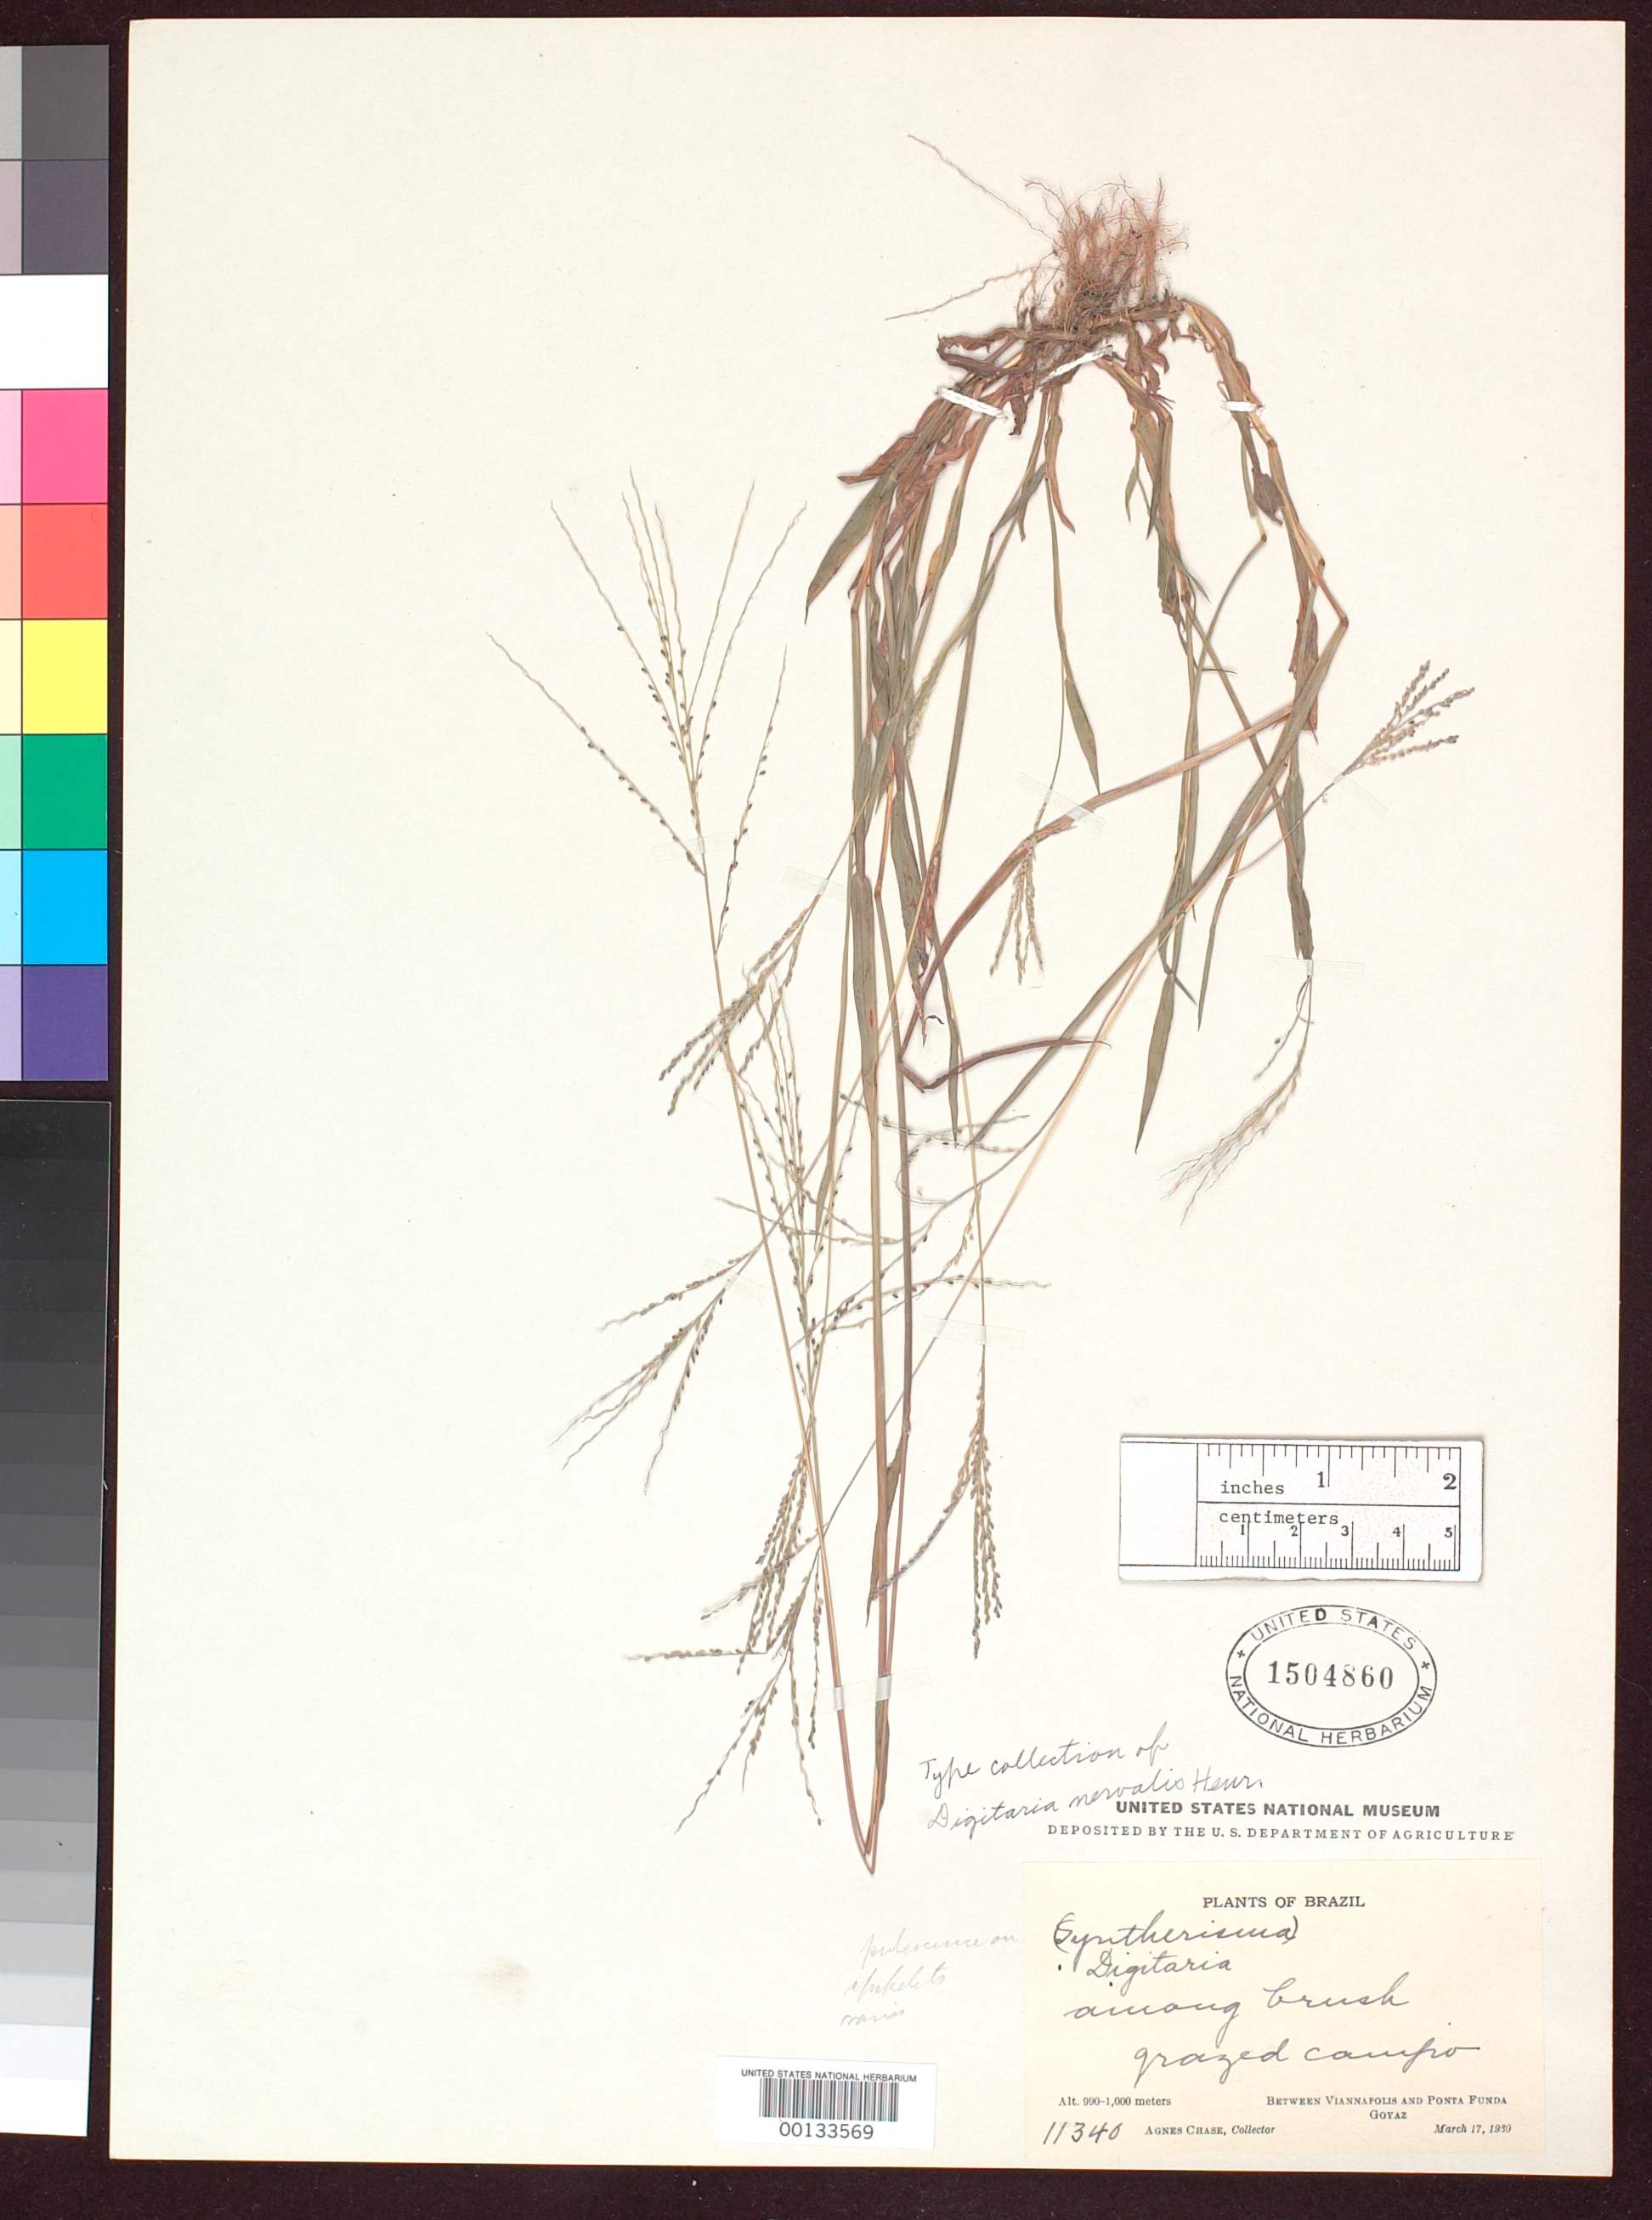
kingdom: Plantae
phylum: Tracheophyta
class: Liliopsida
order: Poales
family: Poaceae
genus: Digitaria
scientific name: Digitaria nervalis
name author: Henr.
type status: Isotype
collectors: A. Chase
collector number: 11340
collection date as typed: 17 Mar 1930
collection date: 1930-03-17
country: Brazil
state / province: Goiás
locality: Between Viannapolis & Porta Funda.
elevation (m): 990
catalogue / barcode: US 1504860